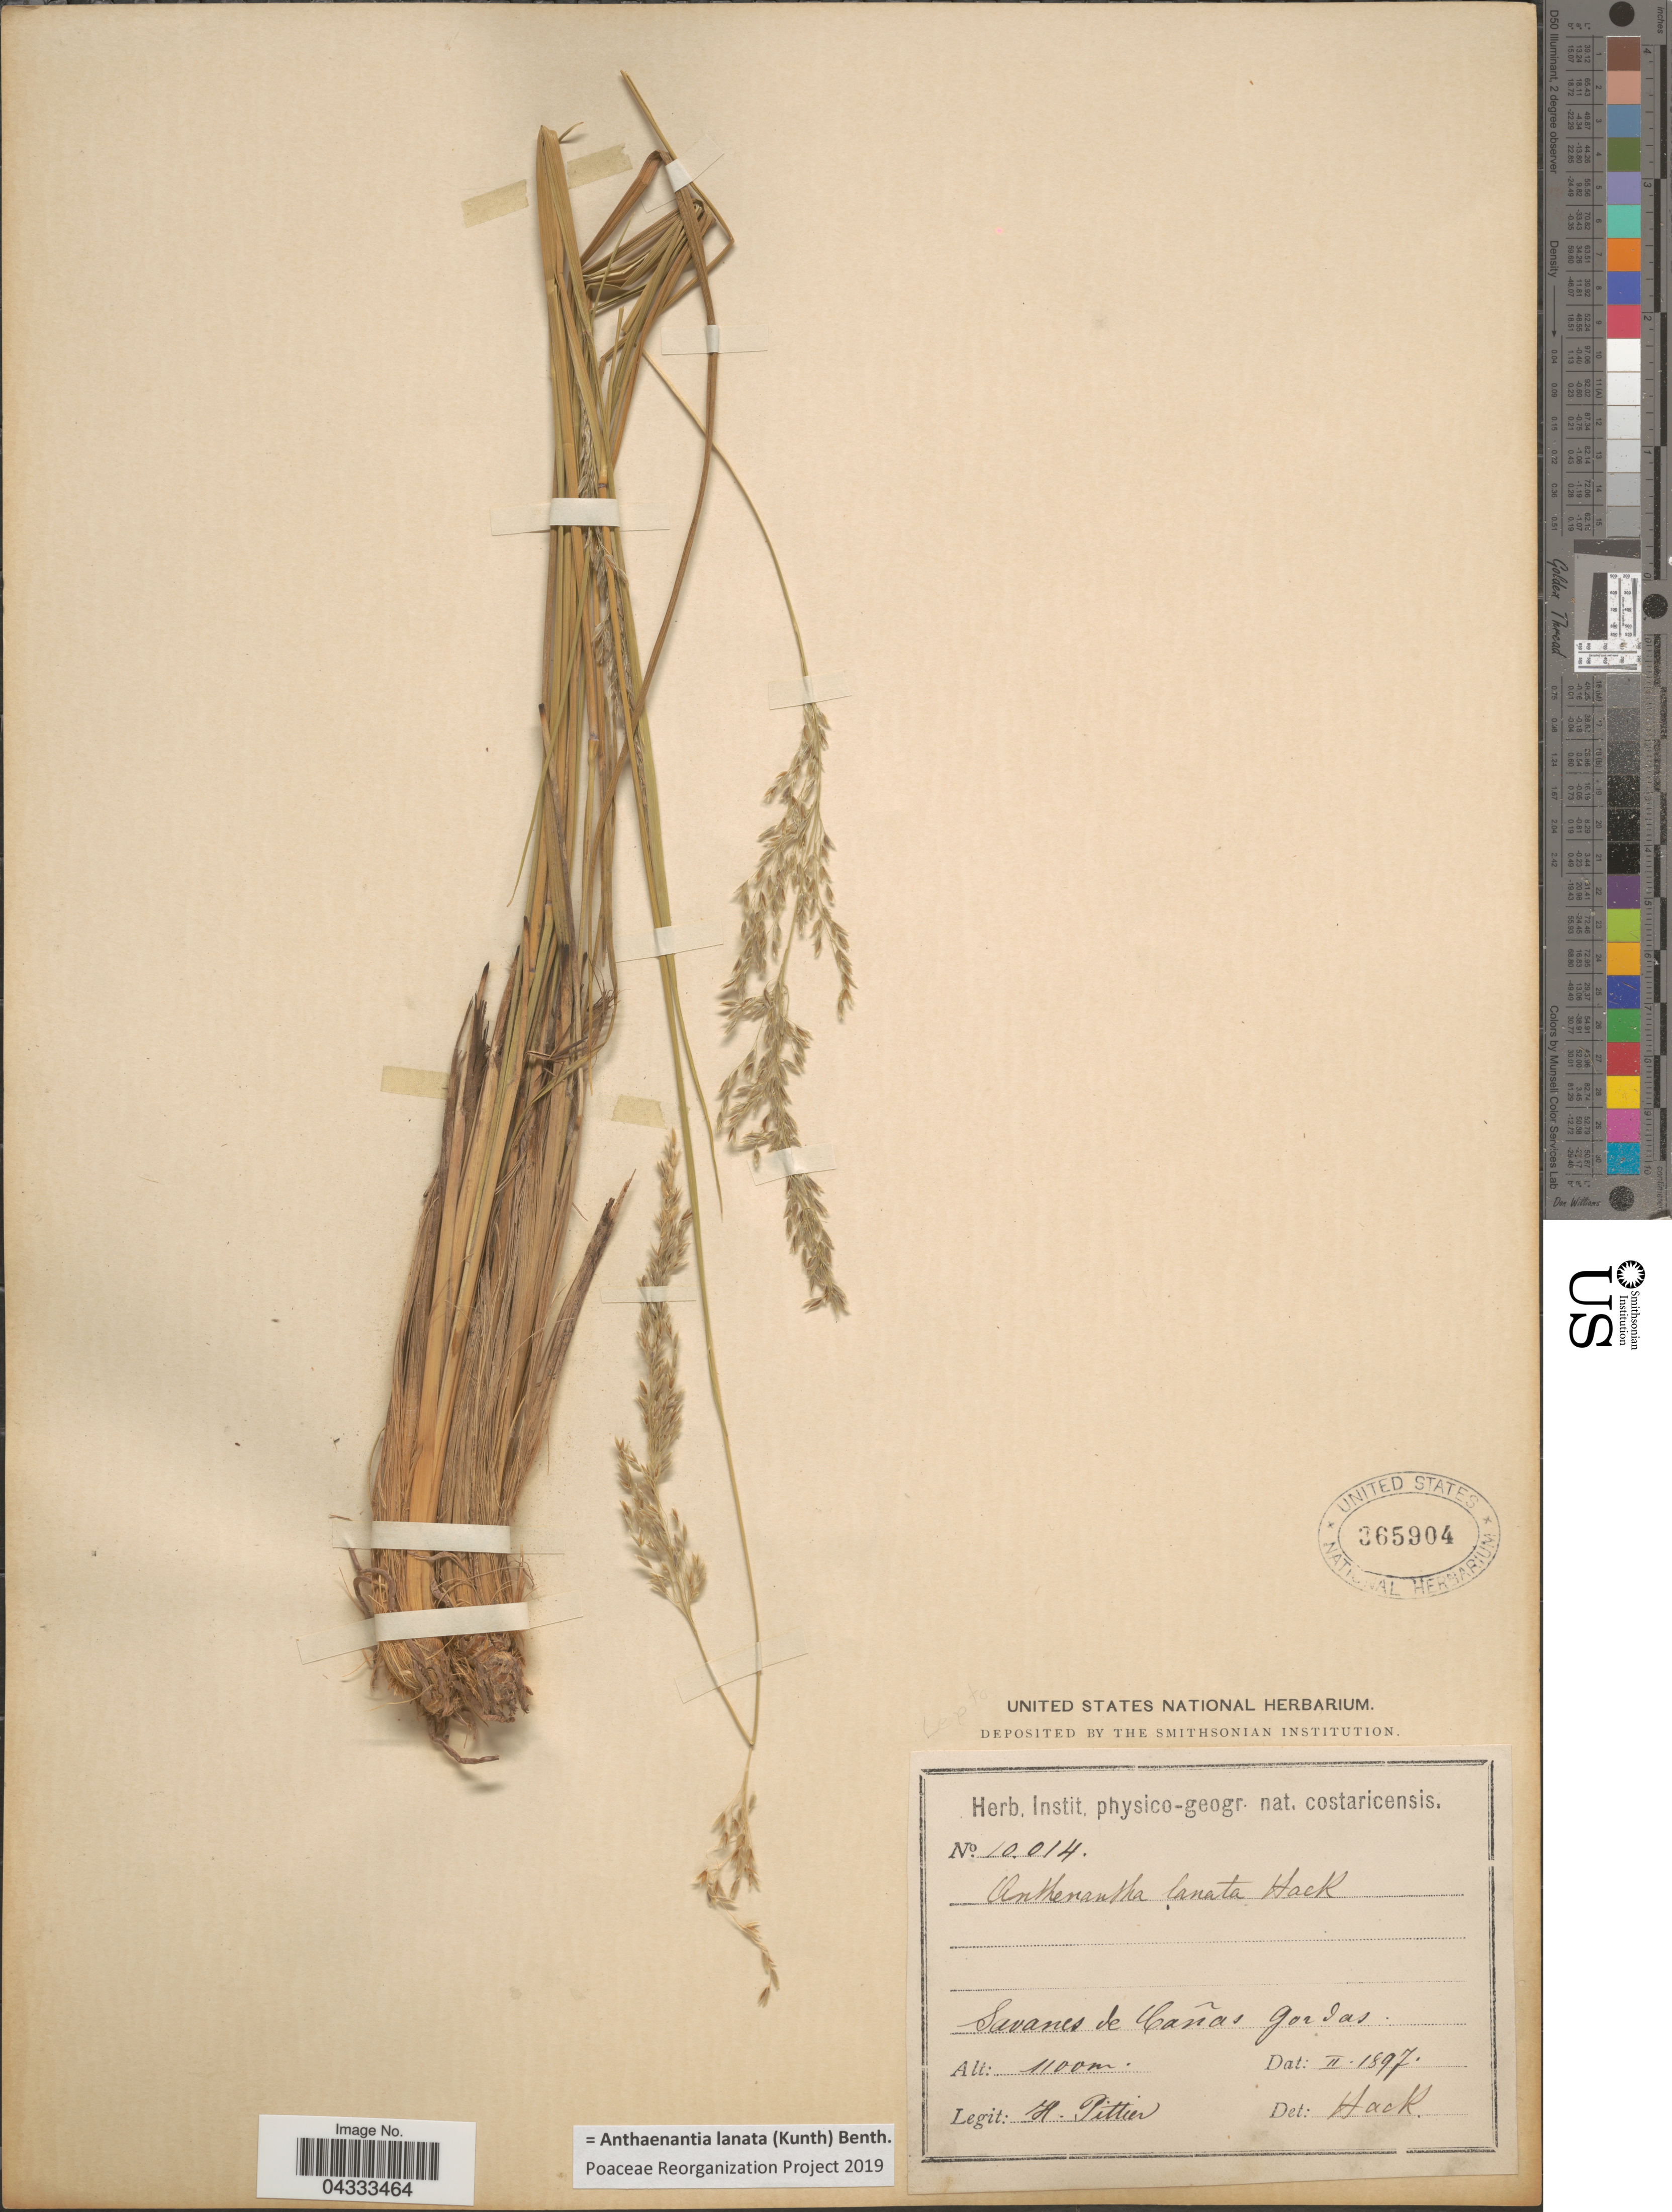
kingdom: Plantae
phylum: Tracheophyta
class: Liliopsida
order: Poales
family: Poaceae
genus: Anthaenantia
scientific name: Anthaenantia lanata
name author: (Kunth) Benth.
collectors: H. F. Pittier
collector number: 10014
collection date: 1897-02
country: Costa Rica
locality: Savanes de Cañas Gordas.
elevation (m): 1100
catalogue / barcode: US 365904